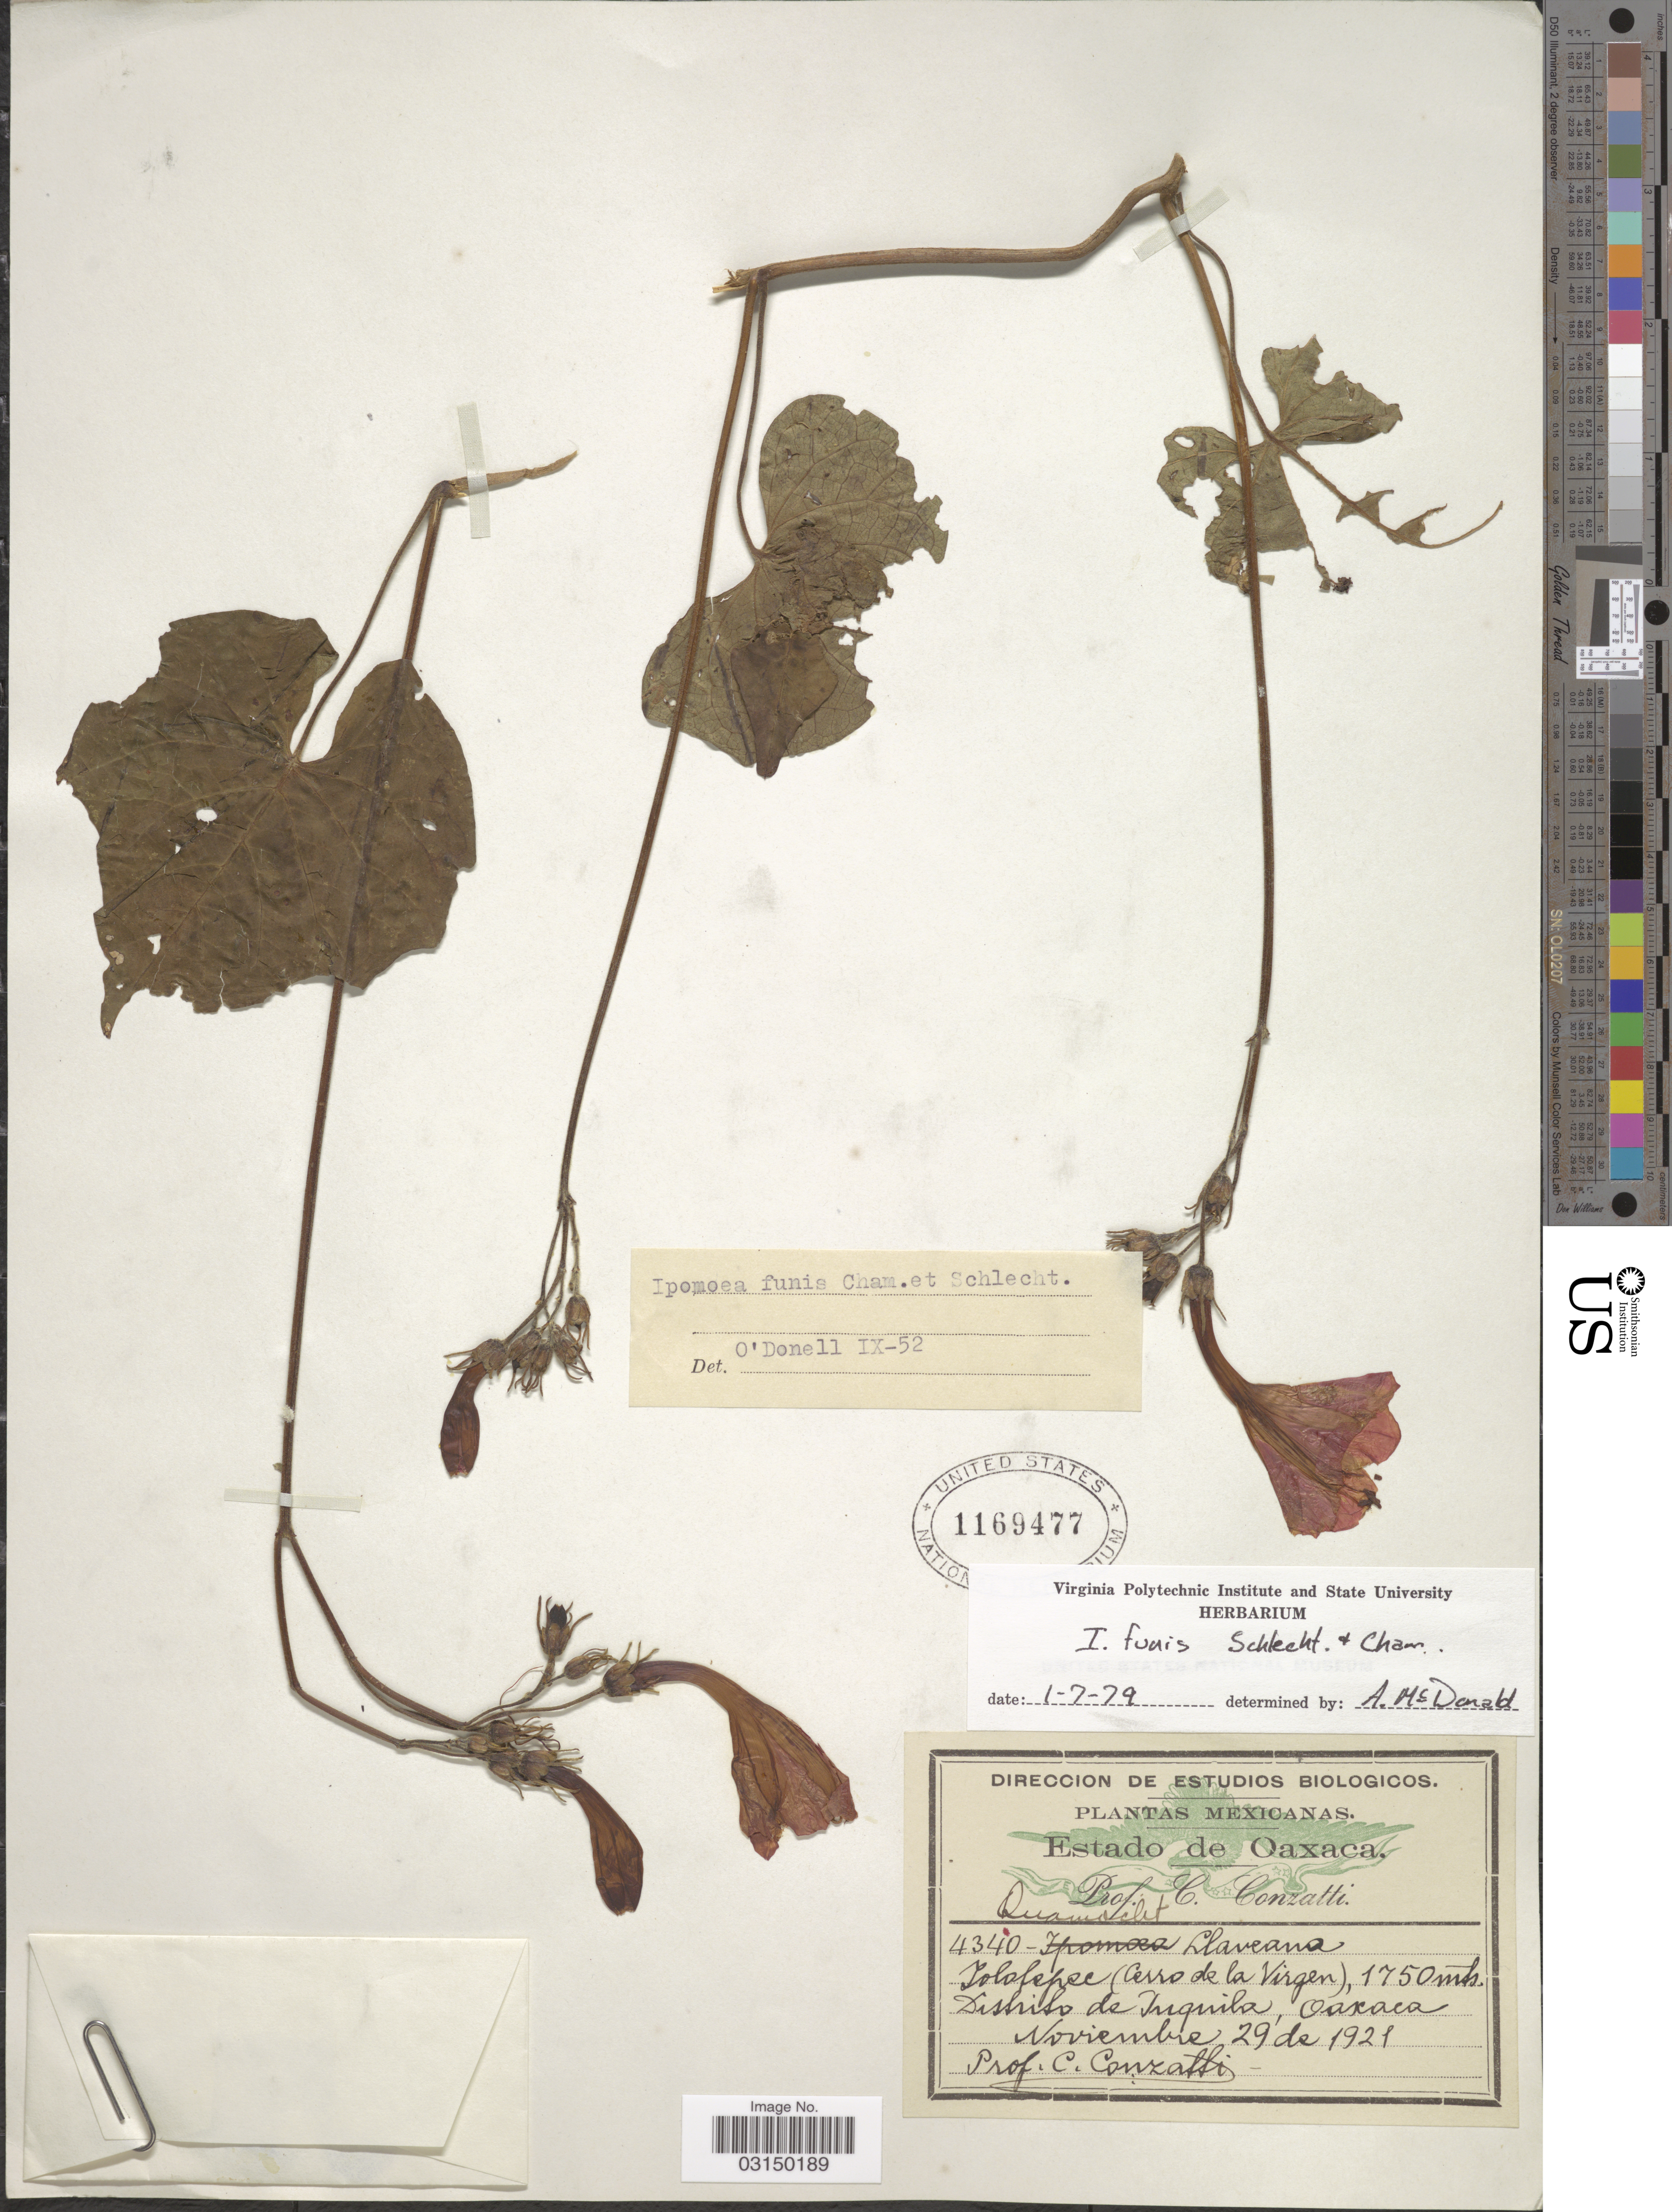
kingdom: Plantae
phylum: Tracheophyta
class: Magnoliopsida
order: Solanales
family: Convolvulaceae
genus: Ipomoea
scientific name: Ipomoea funis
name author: Schltdl. & Cham.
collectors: C. Conzatti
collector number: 4340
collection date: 1921-11-29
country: Mexico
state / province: Oaxaca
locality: Jolotepec (Cerro de la Virgen). Distrito de Tuquila.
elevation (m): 1750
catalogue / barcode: US 1169477